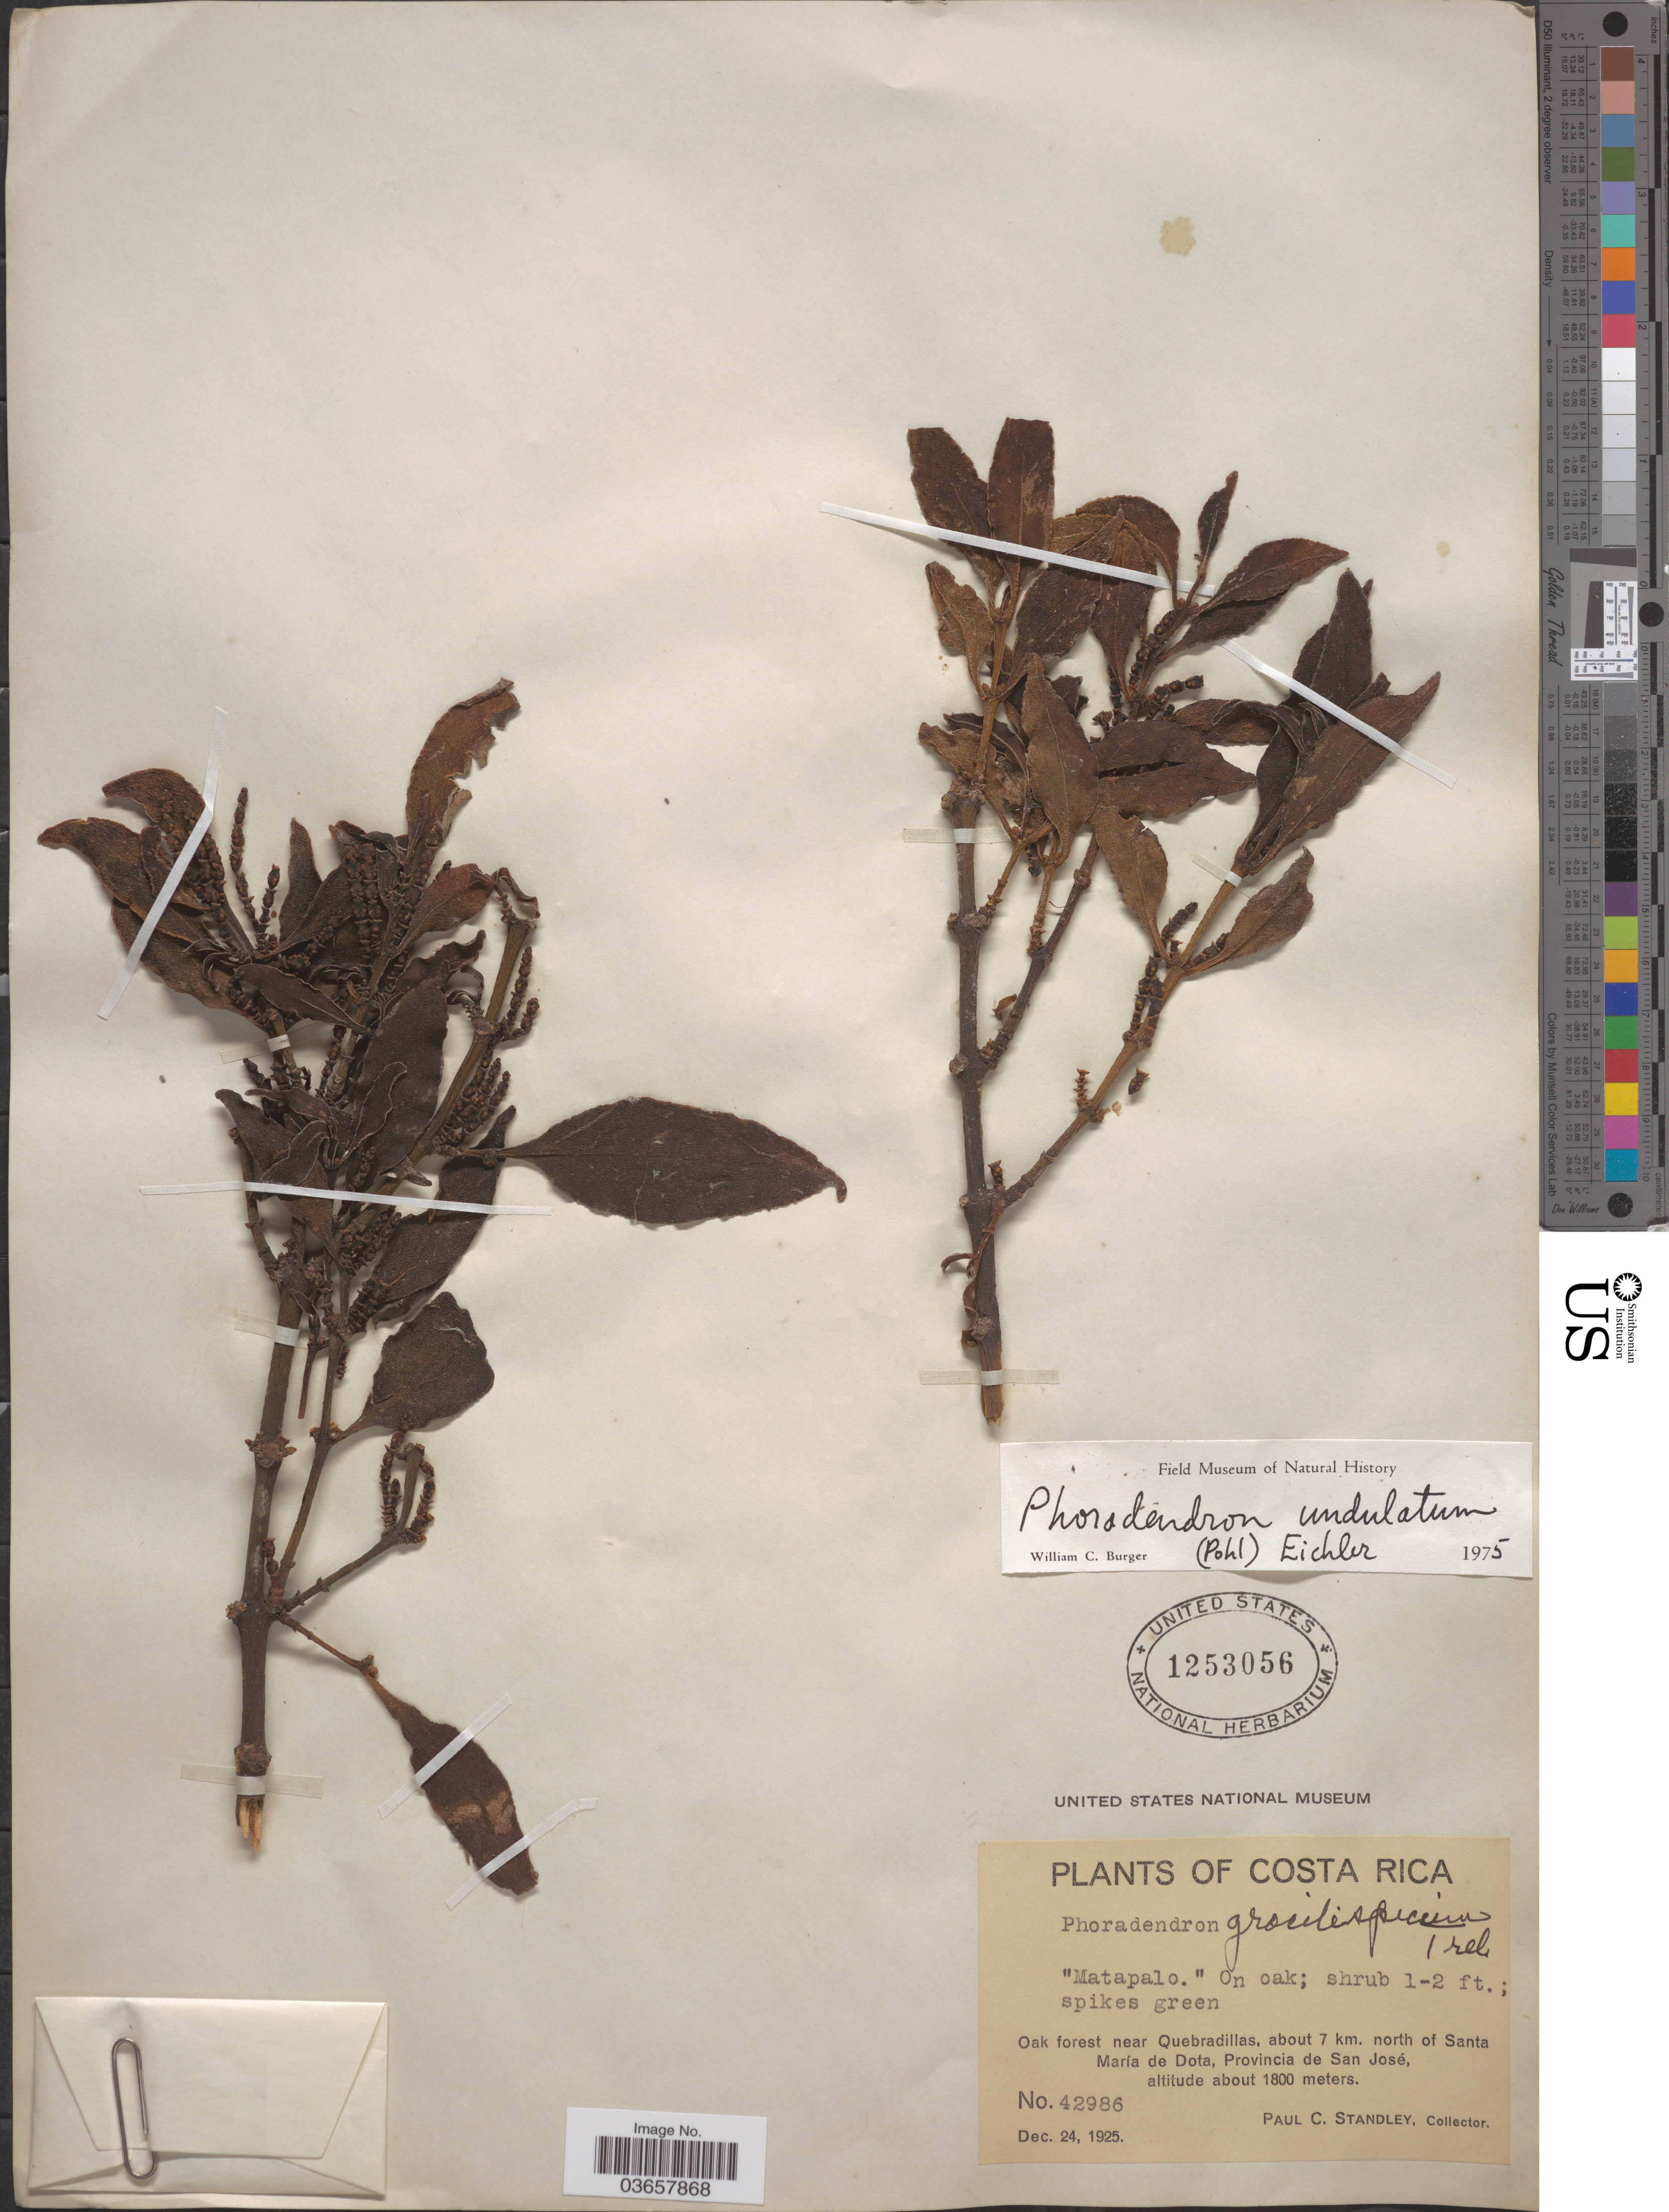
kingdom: Plantae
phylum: Tracheophyta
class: Magnoliopsida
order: Santalales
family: Viscaceae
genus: Phoradendron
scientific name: Phoradendron undulatum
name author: (Pohl ex DC.) Eichler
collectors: P. C. Standley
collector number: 42986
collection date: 1925-12-24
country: Costa Rica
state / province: San José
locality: Oak forest near Quebradillas, about 7 km. north of Santa María de Dota.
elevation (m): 1800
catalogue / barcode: US 1253056